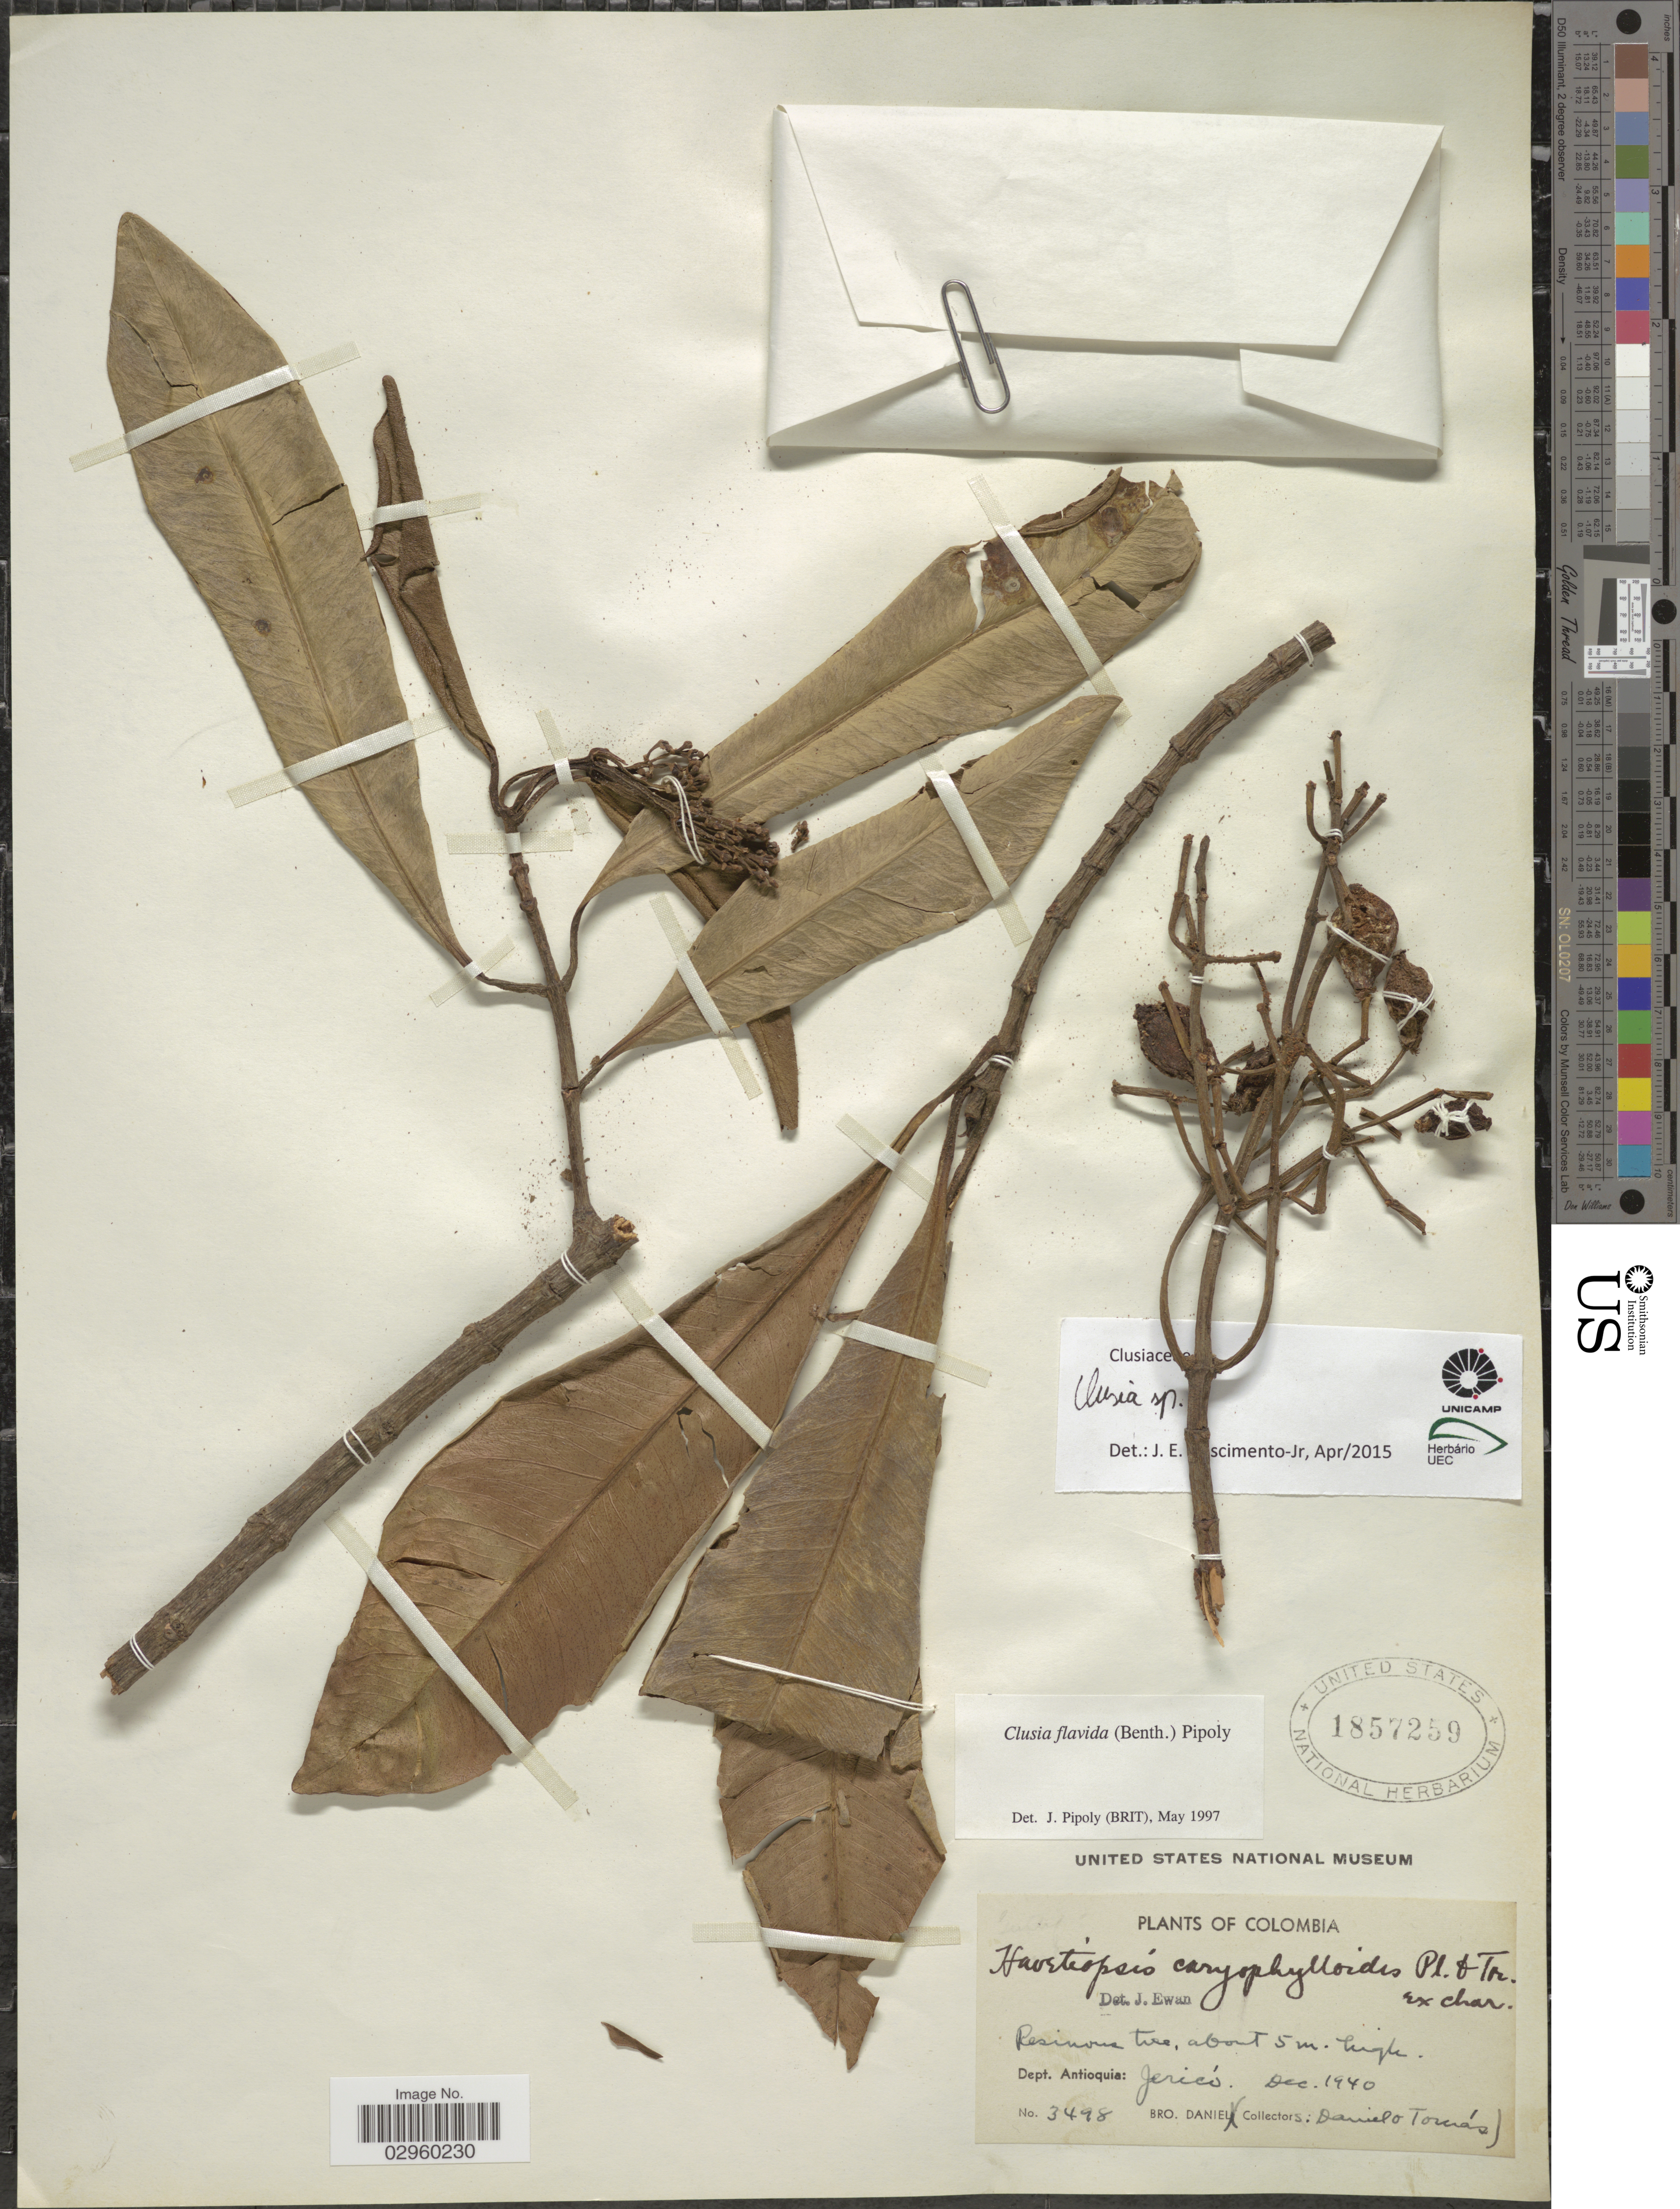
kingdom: Plantae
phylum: Tracheophyta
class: Magnoliopsida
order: Malpighiales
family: Clusiaceae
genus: Clusia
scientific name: Clusia sp.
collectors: -. Tomas & Bro. Daniel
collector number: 3498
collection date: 1940-12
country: Colombia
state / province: Antioquia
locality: Dept. Antioquia: Jericó.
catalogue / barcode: US 1857259